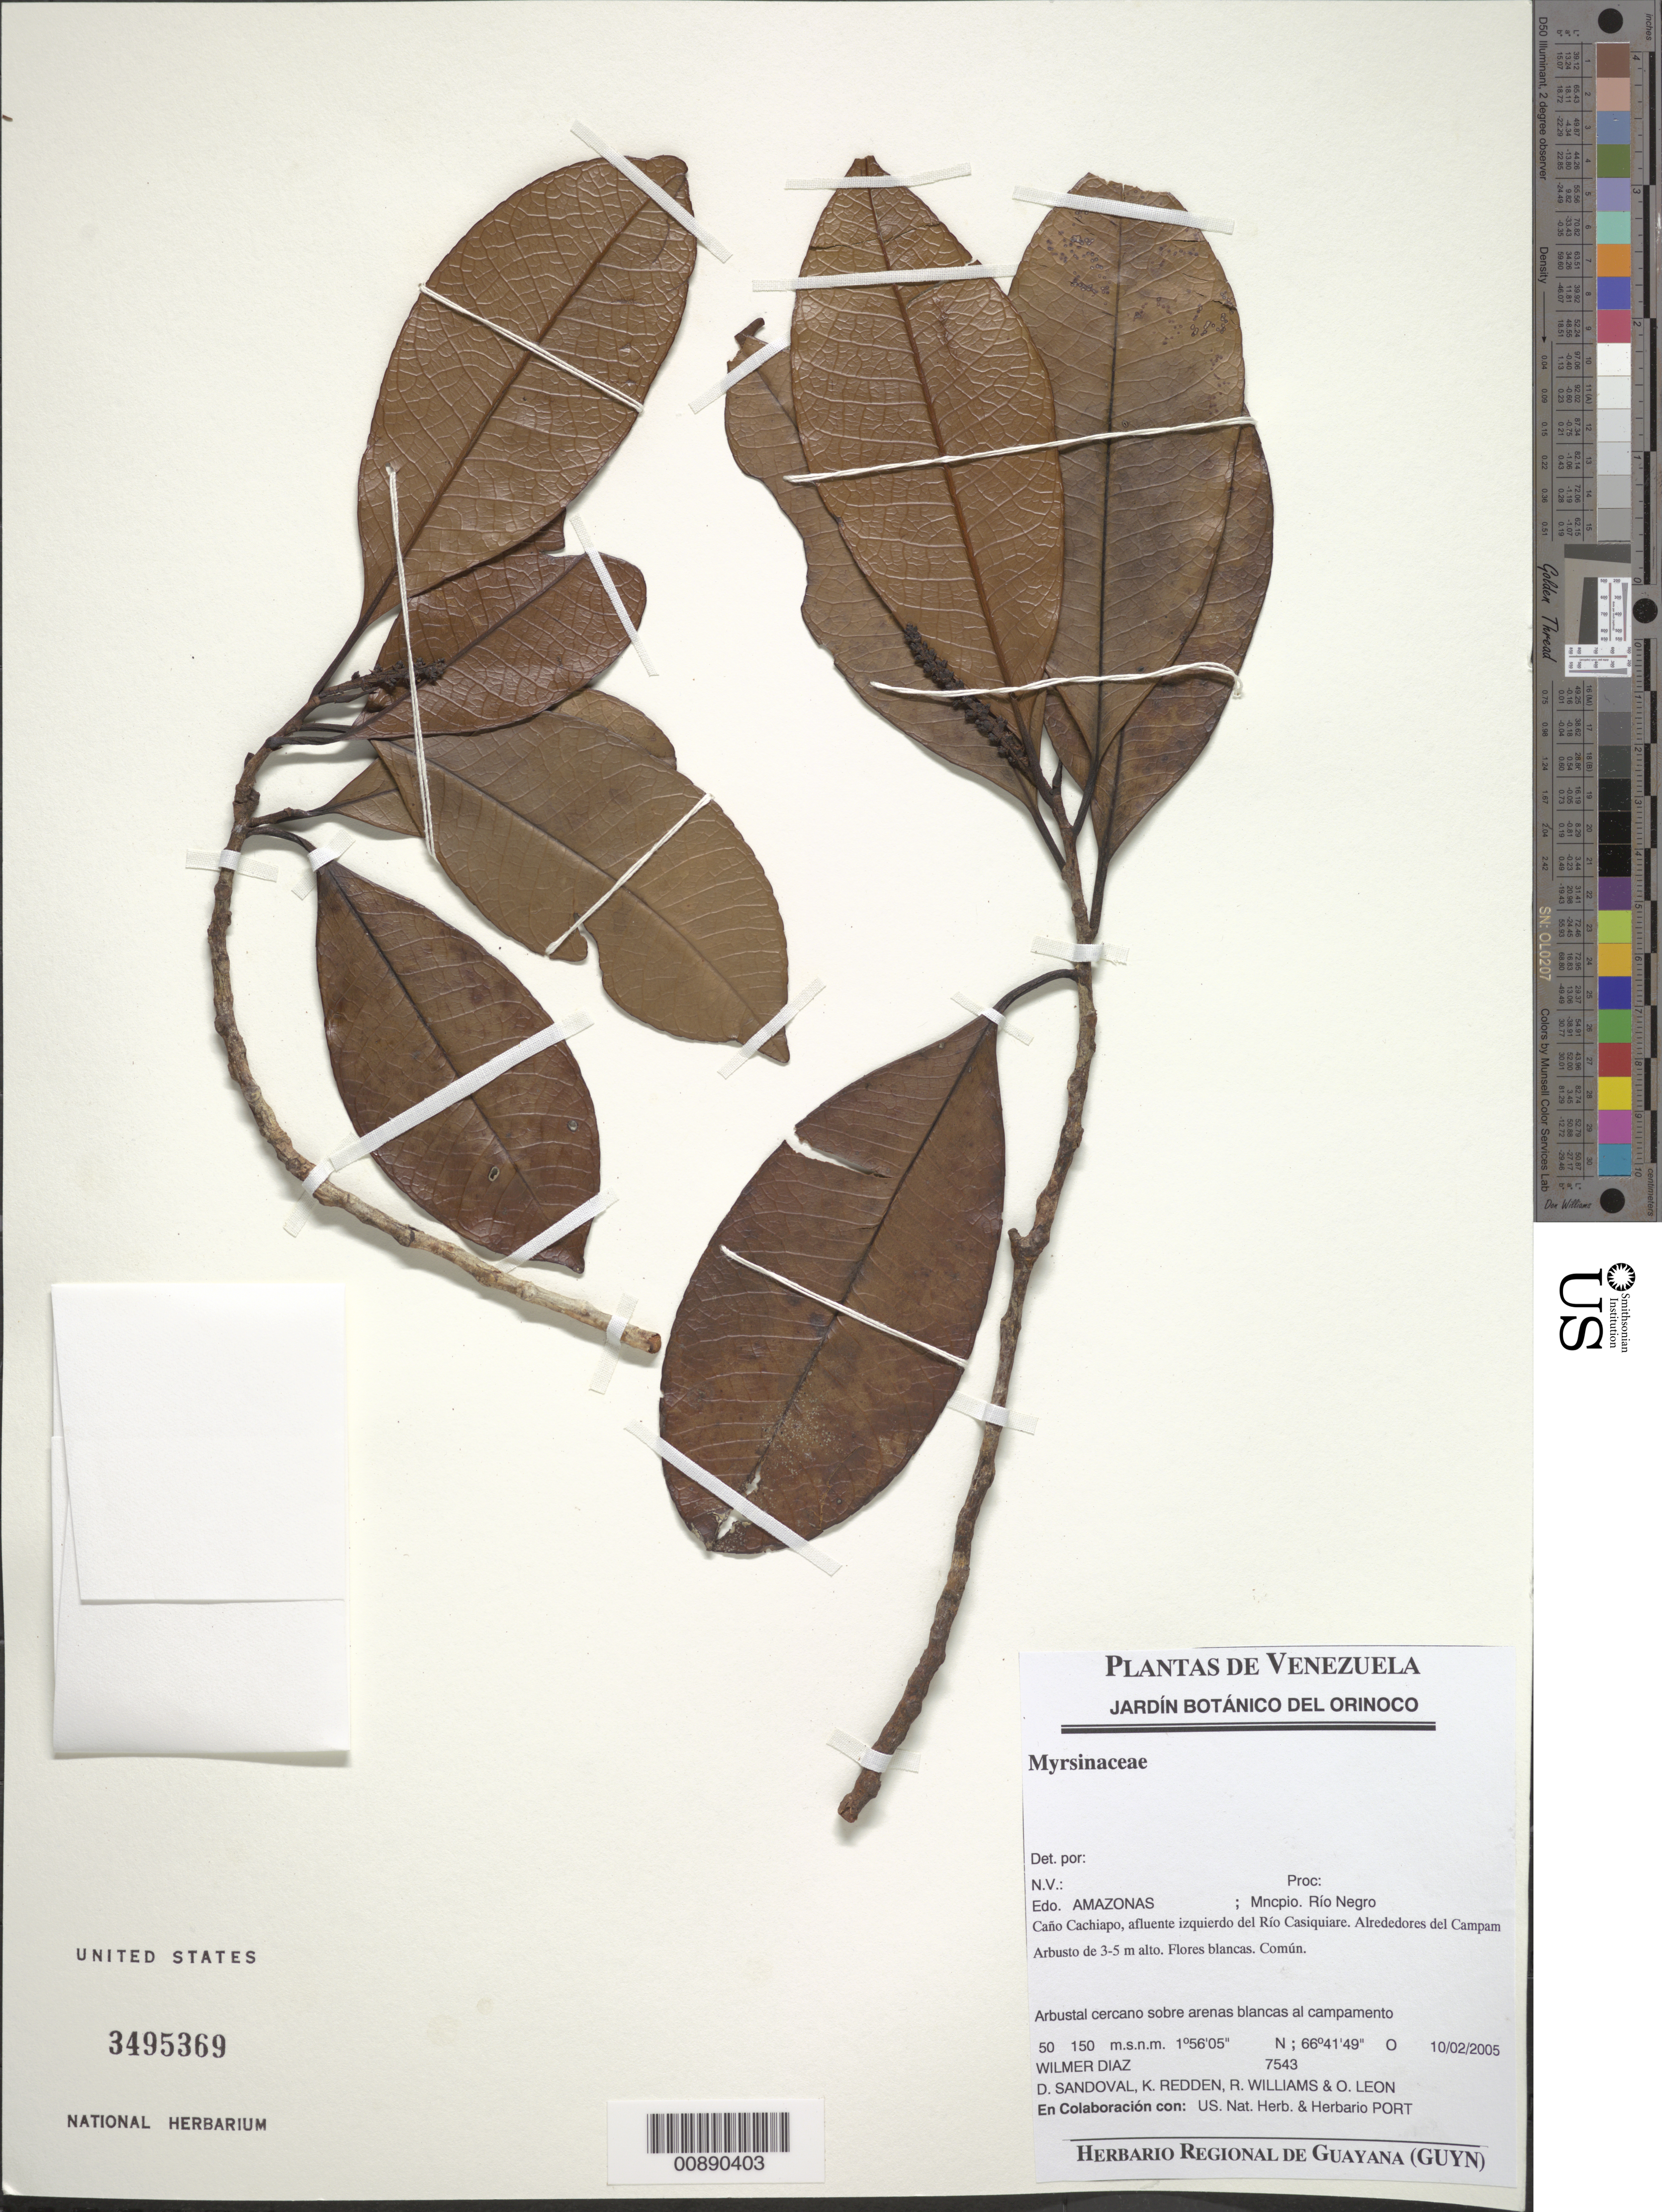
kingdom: Plantae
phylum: Tracheophyta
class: Magnoliopsida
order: Ericales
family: Primulaceae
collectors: W. Díaz P., D. Sandoval, K. M. Redden, R. Williams & O. León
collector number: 7543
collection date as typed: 10-Feb-05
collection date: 2005-02-10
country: Venezuela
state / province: Amazonas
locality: Mun. Río Negro, Caño Cachiapo, afluente del Río Casiquaire, alrededores del Campamento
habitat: Arbustal cercano sobre arenas blancas el campamento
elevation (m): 50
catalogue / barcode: US 3495369